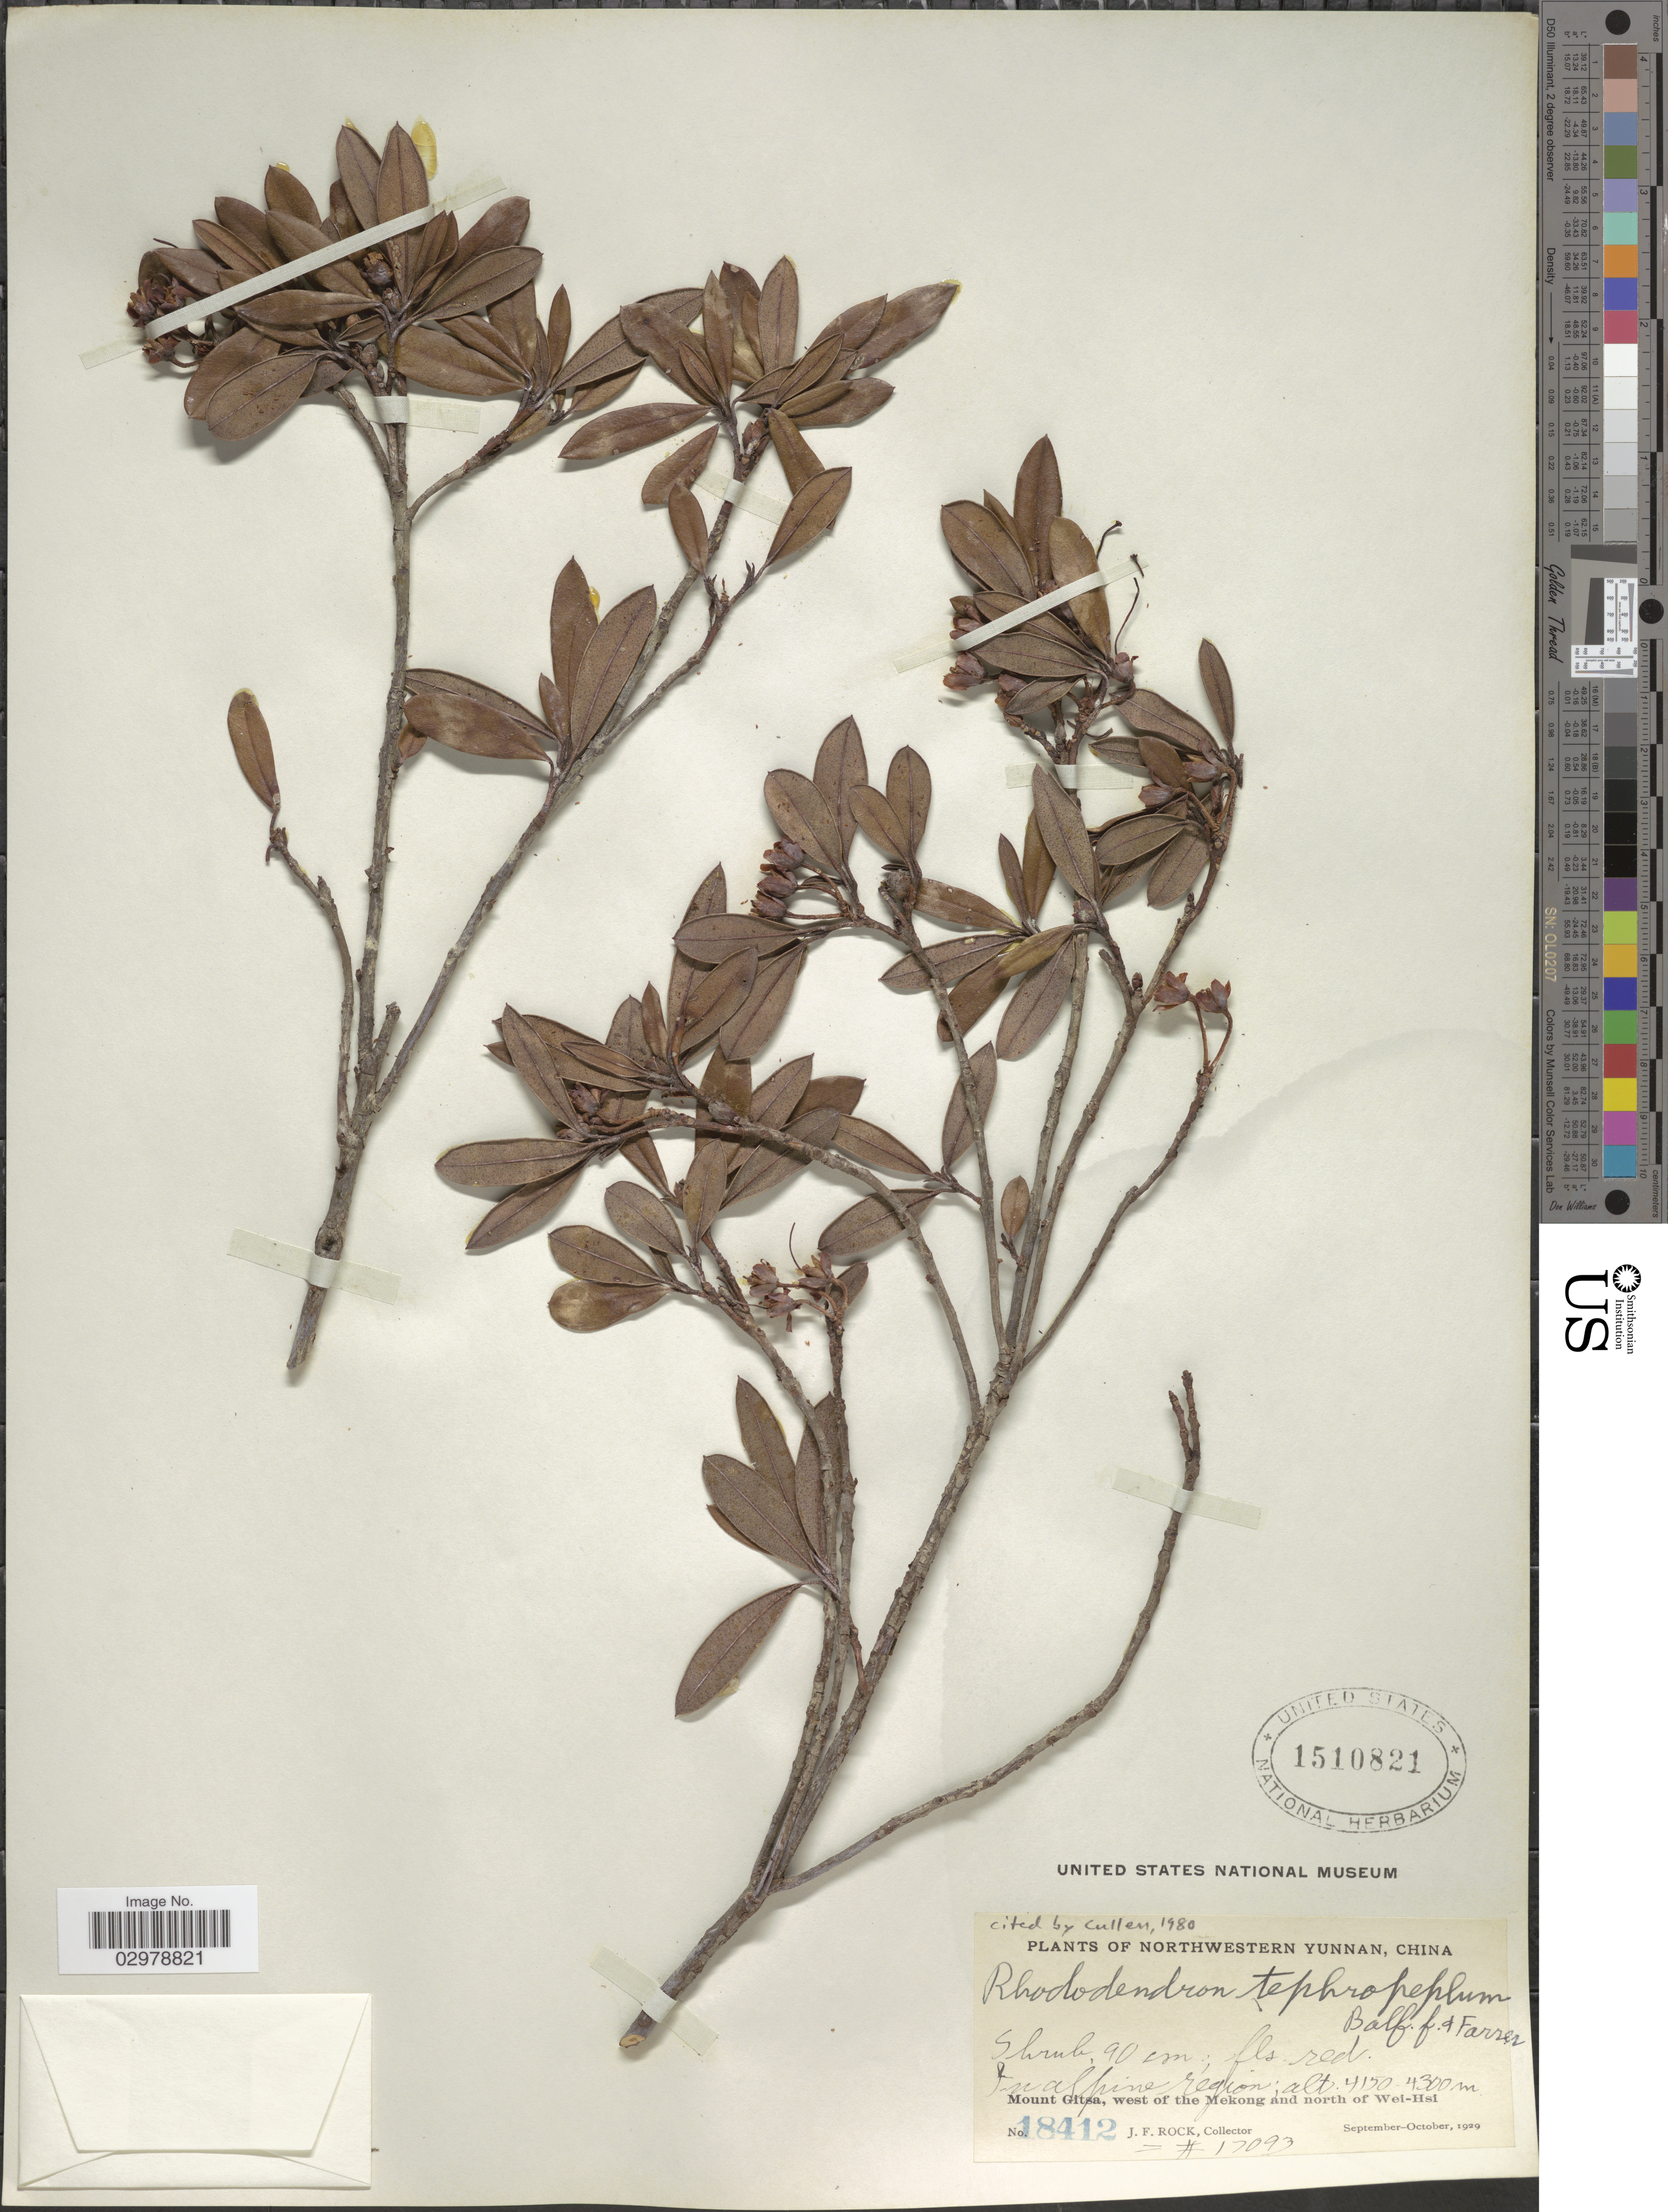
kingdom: Plantae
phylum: Tracheophyta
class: Magnoliopsida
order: Ericales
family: Ericaceae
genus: Rhododendron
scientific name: Rhododendron tephropeplum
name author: Balf. f. & Farrer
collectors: J. Rock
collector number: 18412/ 17093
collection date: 1929-09/1929-10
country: China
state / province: Yunnan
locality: Northwestern Yunnan. Mount Gitsa, west of the Mekong and north of Wei-Hsi.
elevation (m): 4150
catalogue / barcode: US 1510821